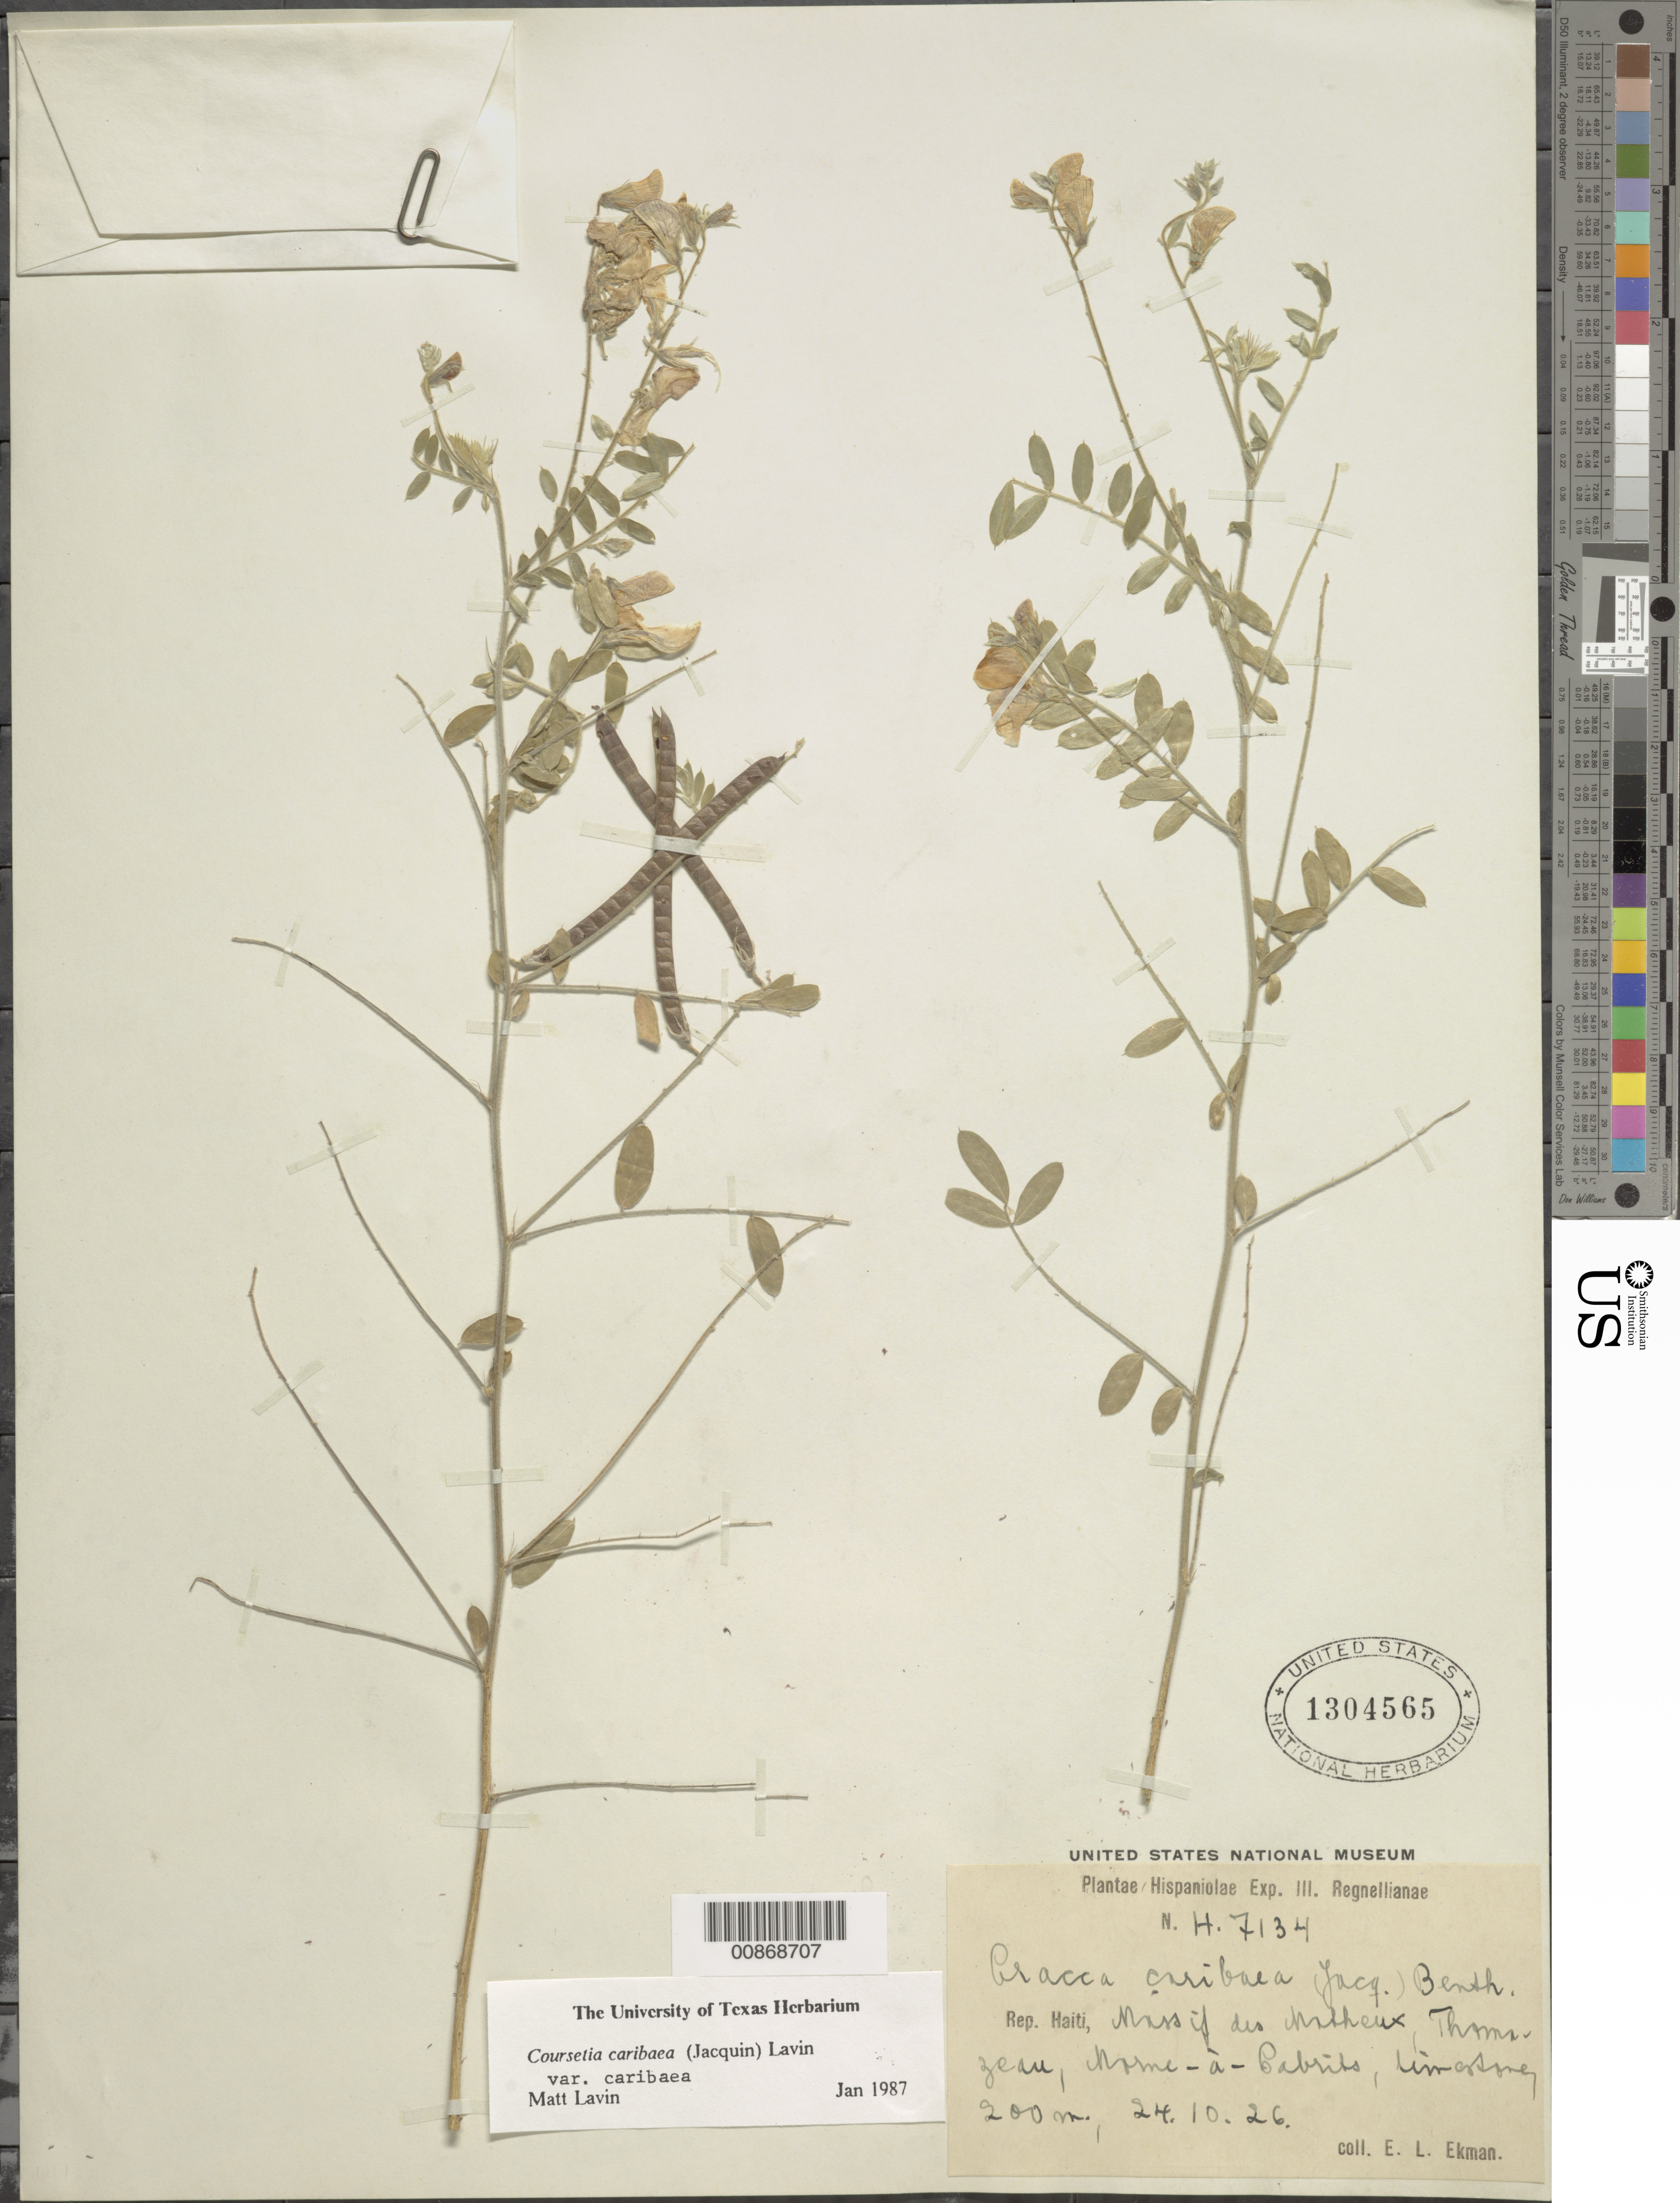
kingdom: Plantae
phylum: Tracheophyta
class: Magnoliopsida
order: Fabales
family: Fabaceae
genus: Coursetia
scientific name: Coursetia caribaea var. caribaea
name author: (Jacq.) Lavin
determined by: Lavin, M.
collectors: E. L. Ekman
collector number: H 7134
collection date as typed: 24 Oct 1926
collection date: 1926-10-24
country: Haiti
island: Hispaniola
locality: Massif des Matheux, Thomazeau, Morne à Cabrits.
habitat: Limestone.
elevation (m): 200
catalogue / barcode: US 1304565